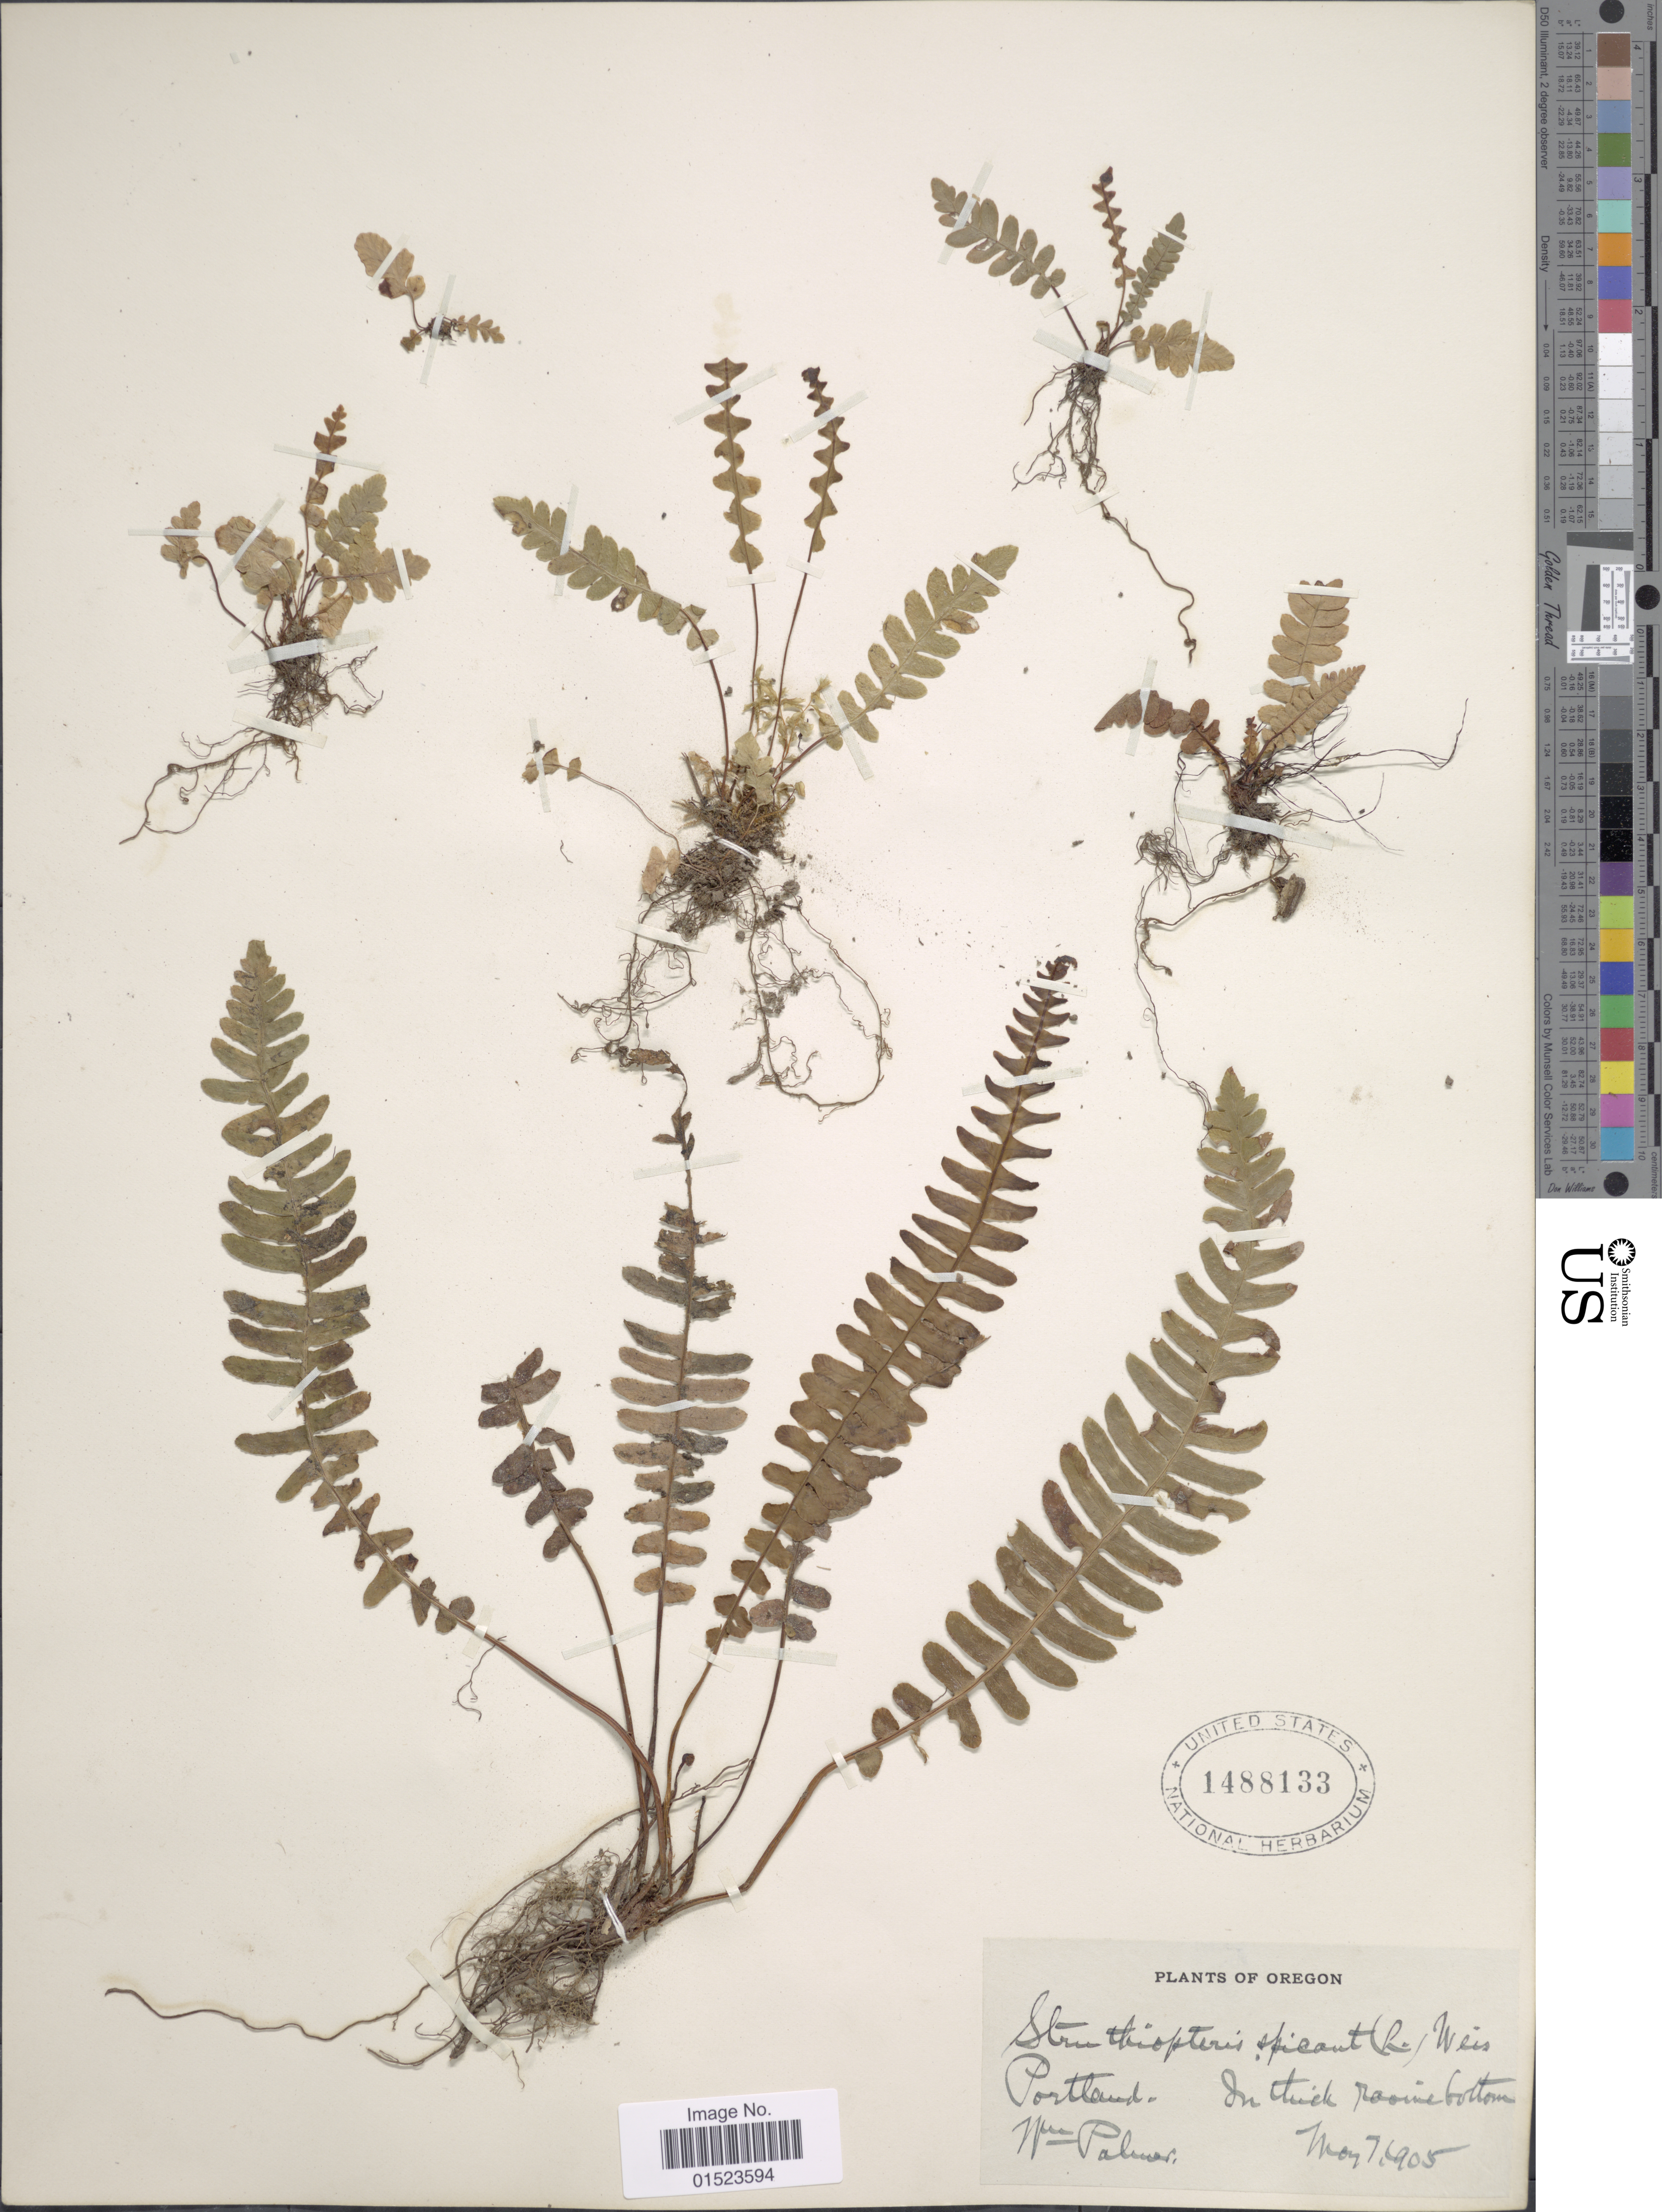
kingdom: Plantae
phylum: Tracheophyta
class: Polypodiopsida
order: Polypodiales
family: Blechnaceae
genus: Blechnum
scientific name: Blechnum spicant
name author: (L.) Sm.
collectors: W. Palmer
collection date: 1905-05-07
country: United States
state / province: Oregon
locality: Portland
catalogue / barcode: US 1488133